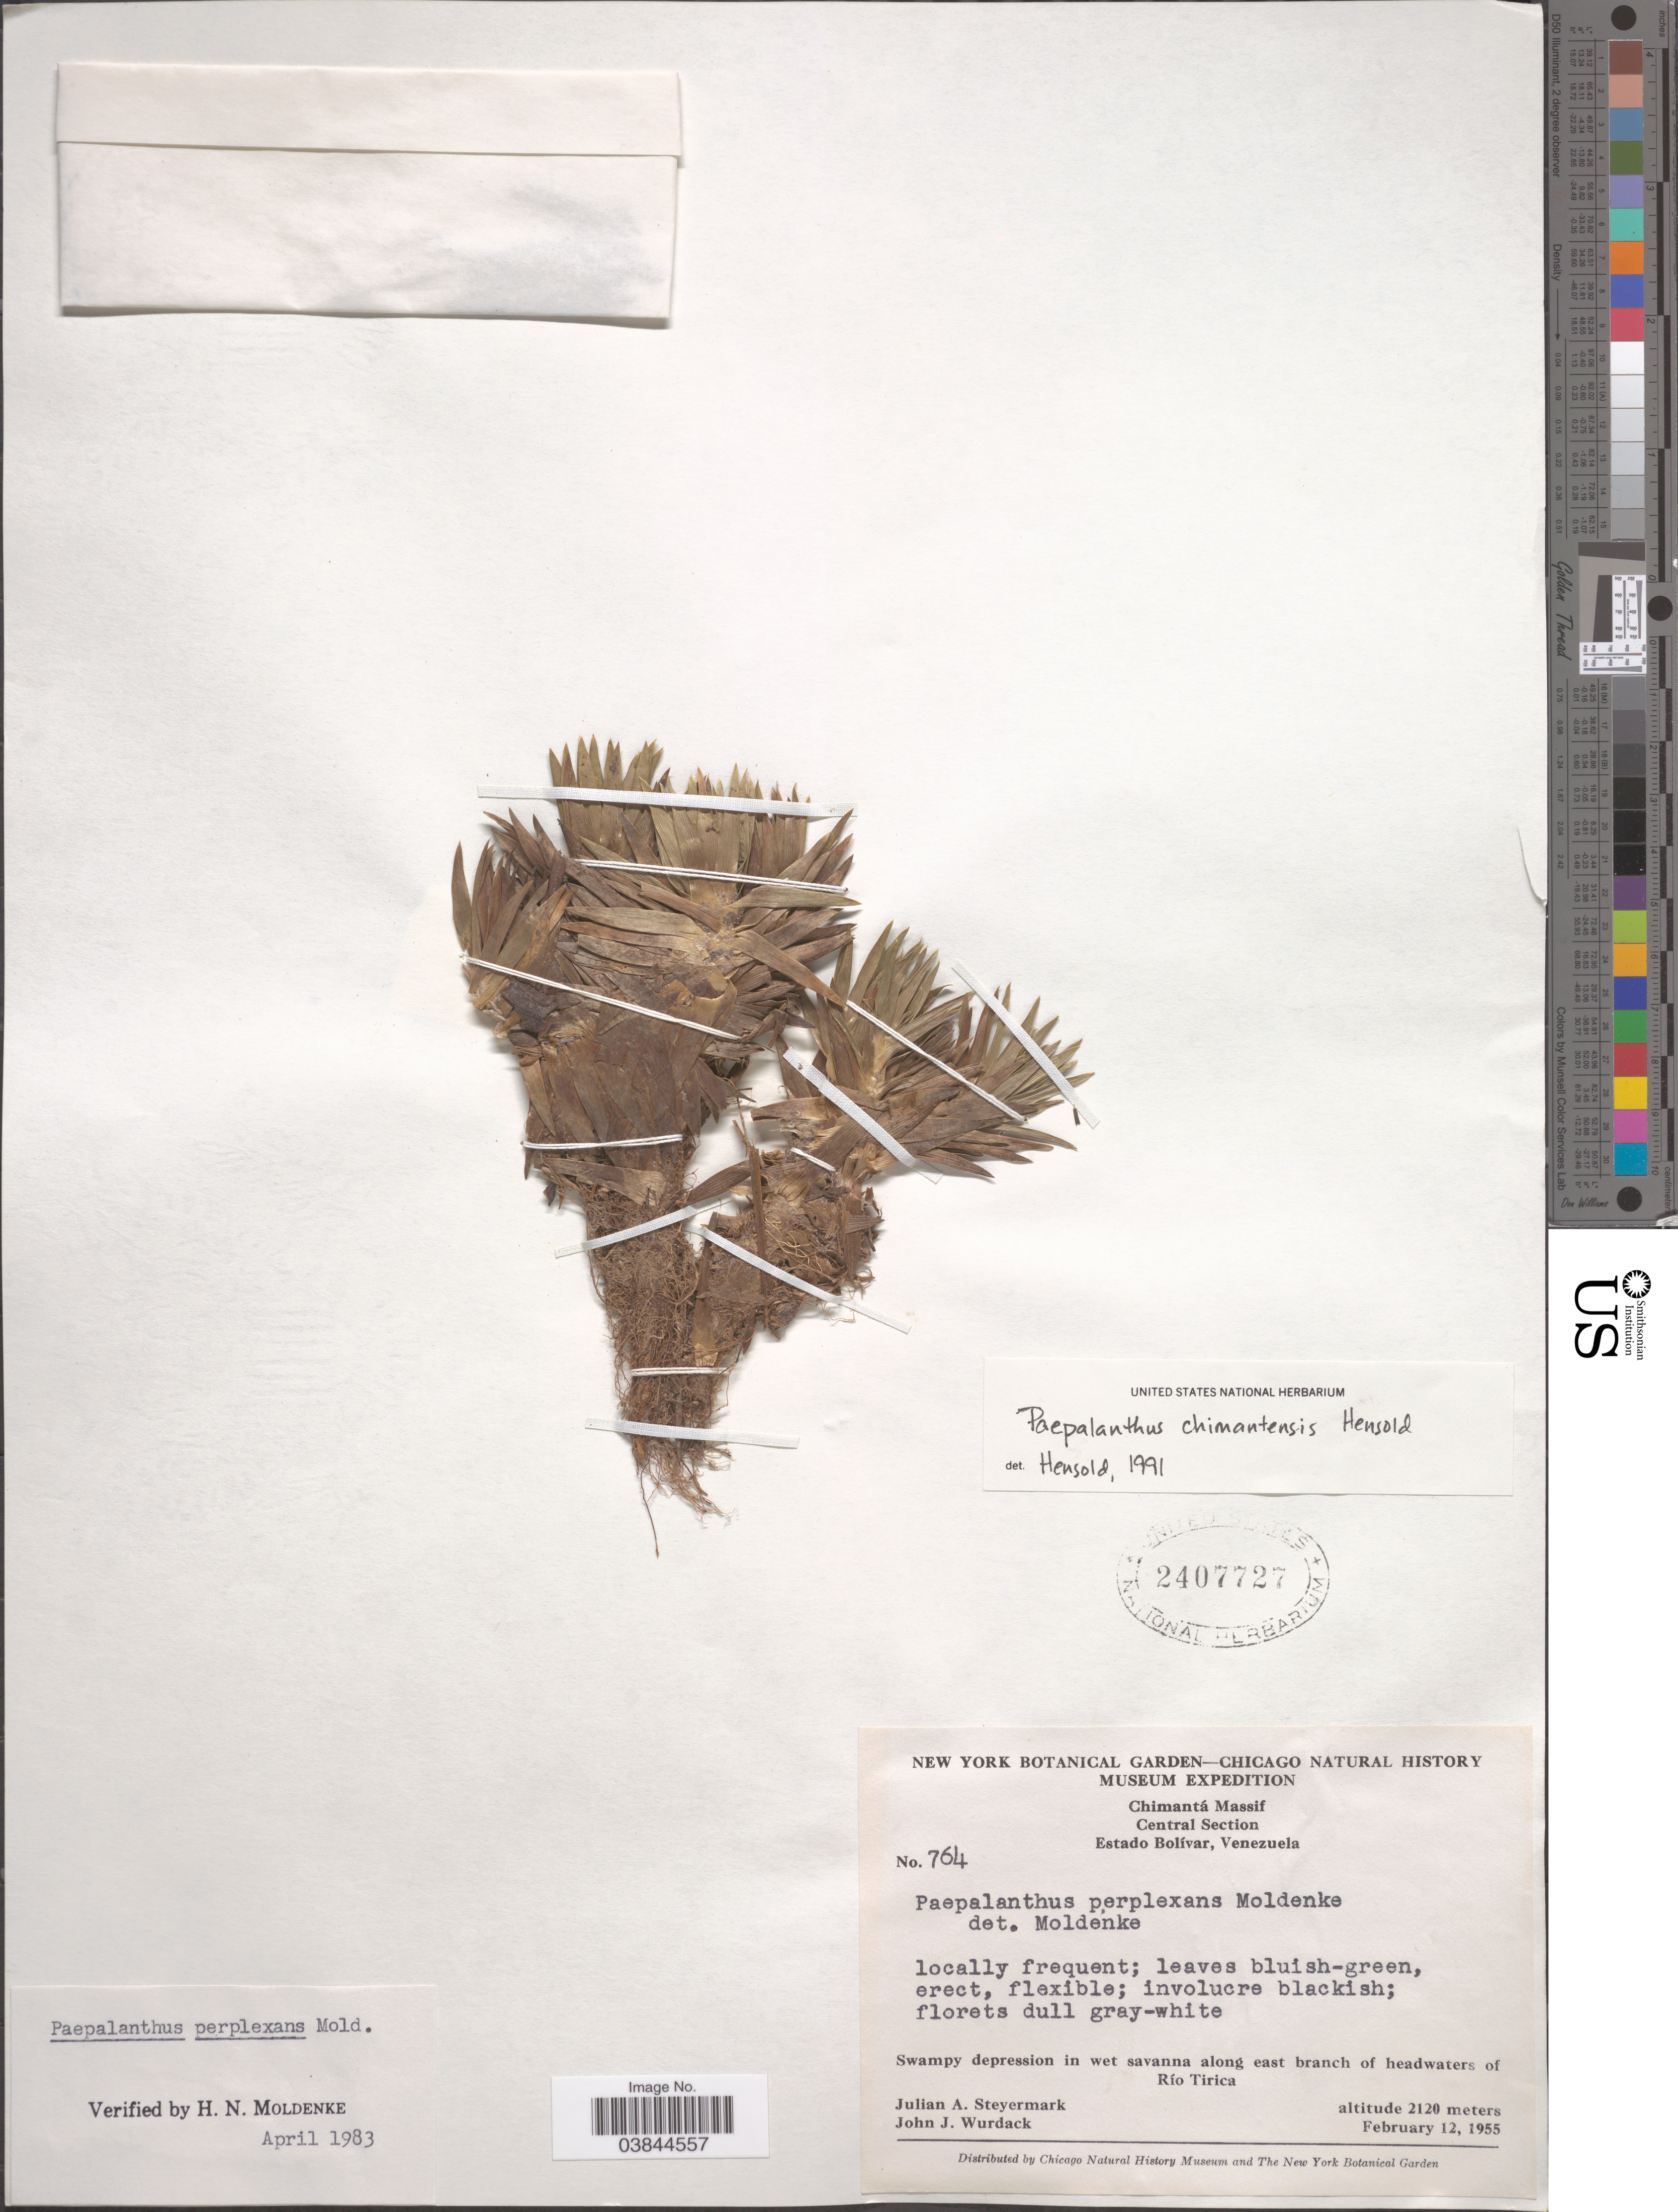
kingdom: Plantae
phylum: Tracheophyta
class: Liliopsida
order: Poales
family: Eriocaulaceae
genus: Paepalanthus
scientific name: Paepalanthus chimantensis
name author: Hensold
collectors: J. Steyermark & J. J. Wurdack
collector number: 764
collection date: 1955-02-12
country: Venezuela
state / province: Bolivar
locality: Chimantá Massif, Central Section, Swampy depression in wet savanna along east branch of headwaters of Río Tirica.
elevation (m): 2120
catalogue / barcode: US 2407727